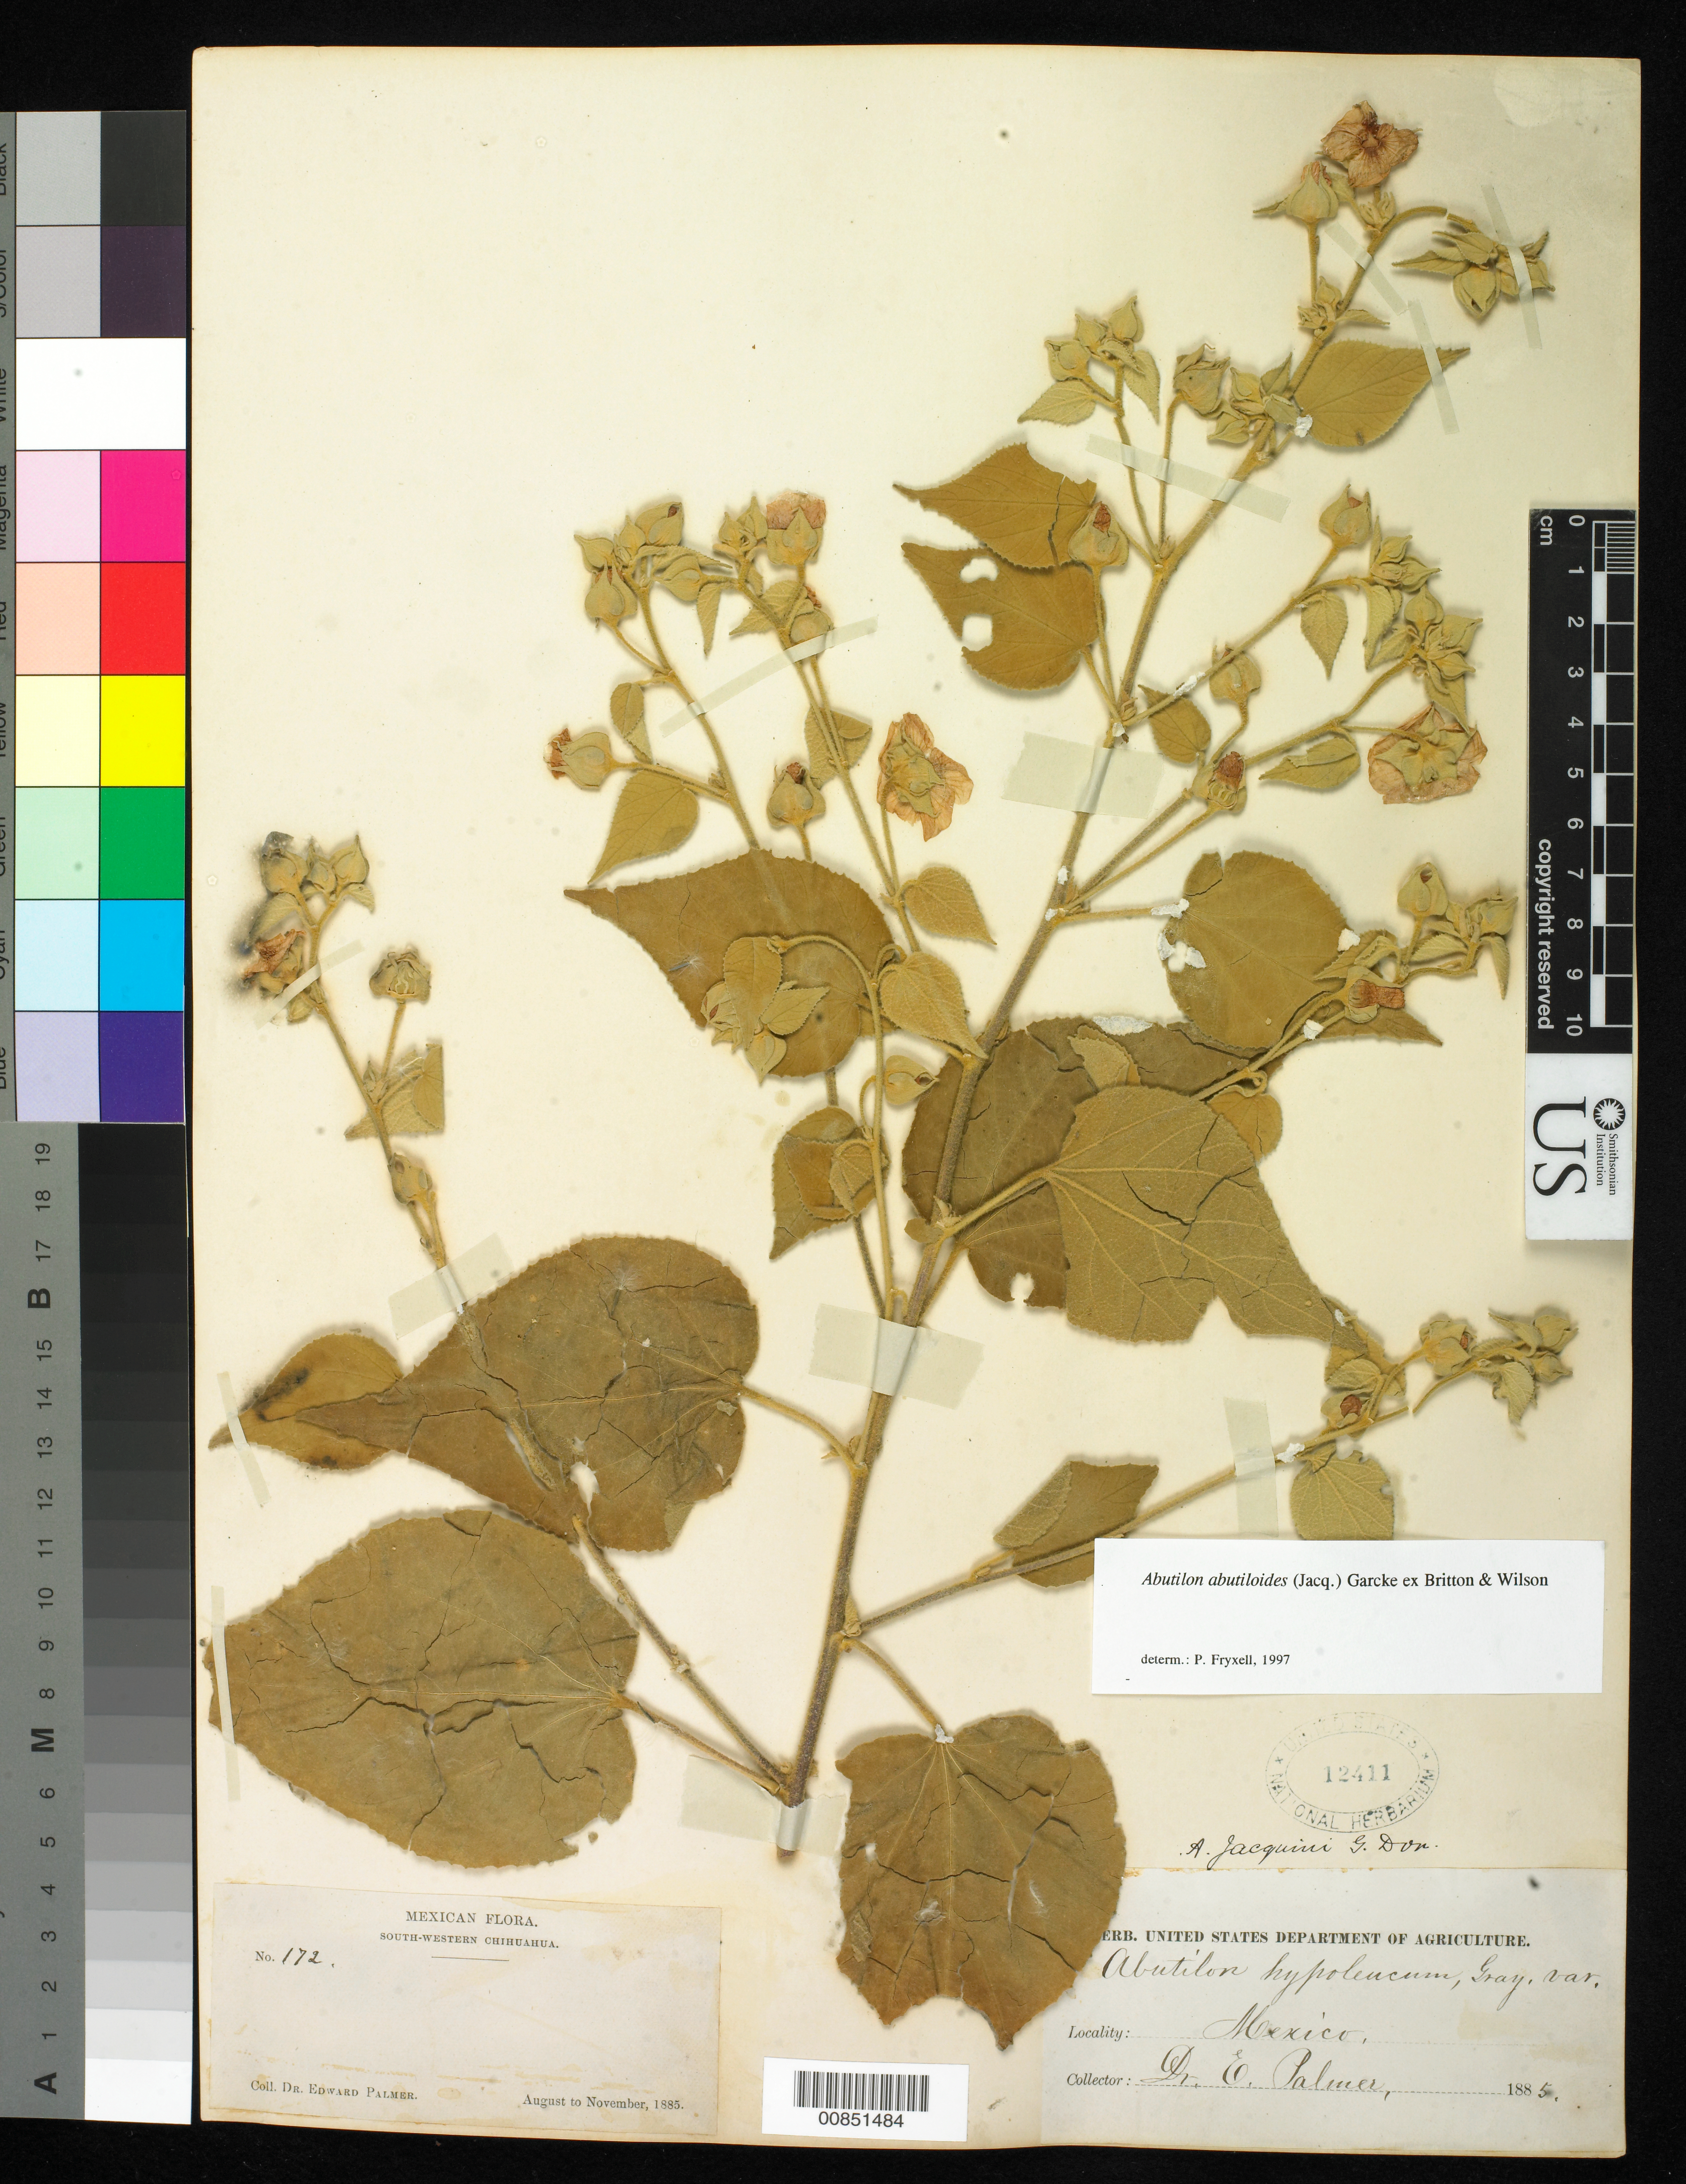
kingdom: Plantae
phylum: Tracheophyta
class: Magnoliopsida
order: Malvales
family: Malvaceae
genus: Abutilon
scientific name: Abutilon abutiloides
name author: (Jacq.) Garcke ex Hochr.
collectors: E. Palmer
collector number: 172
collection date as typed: Aug 1885 to -- Nov 1885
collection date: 1885-08/1885-11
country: Mexico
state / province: Chihuahua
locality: South-Western Chihuahua.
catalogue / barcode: US 12411